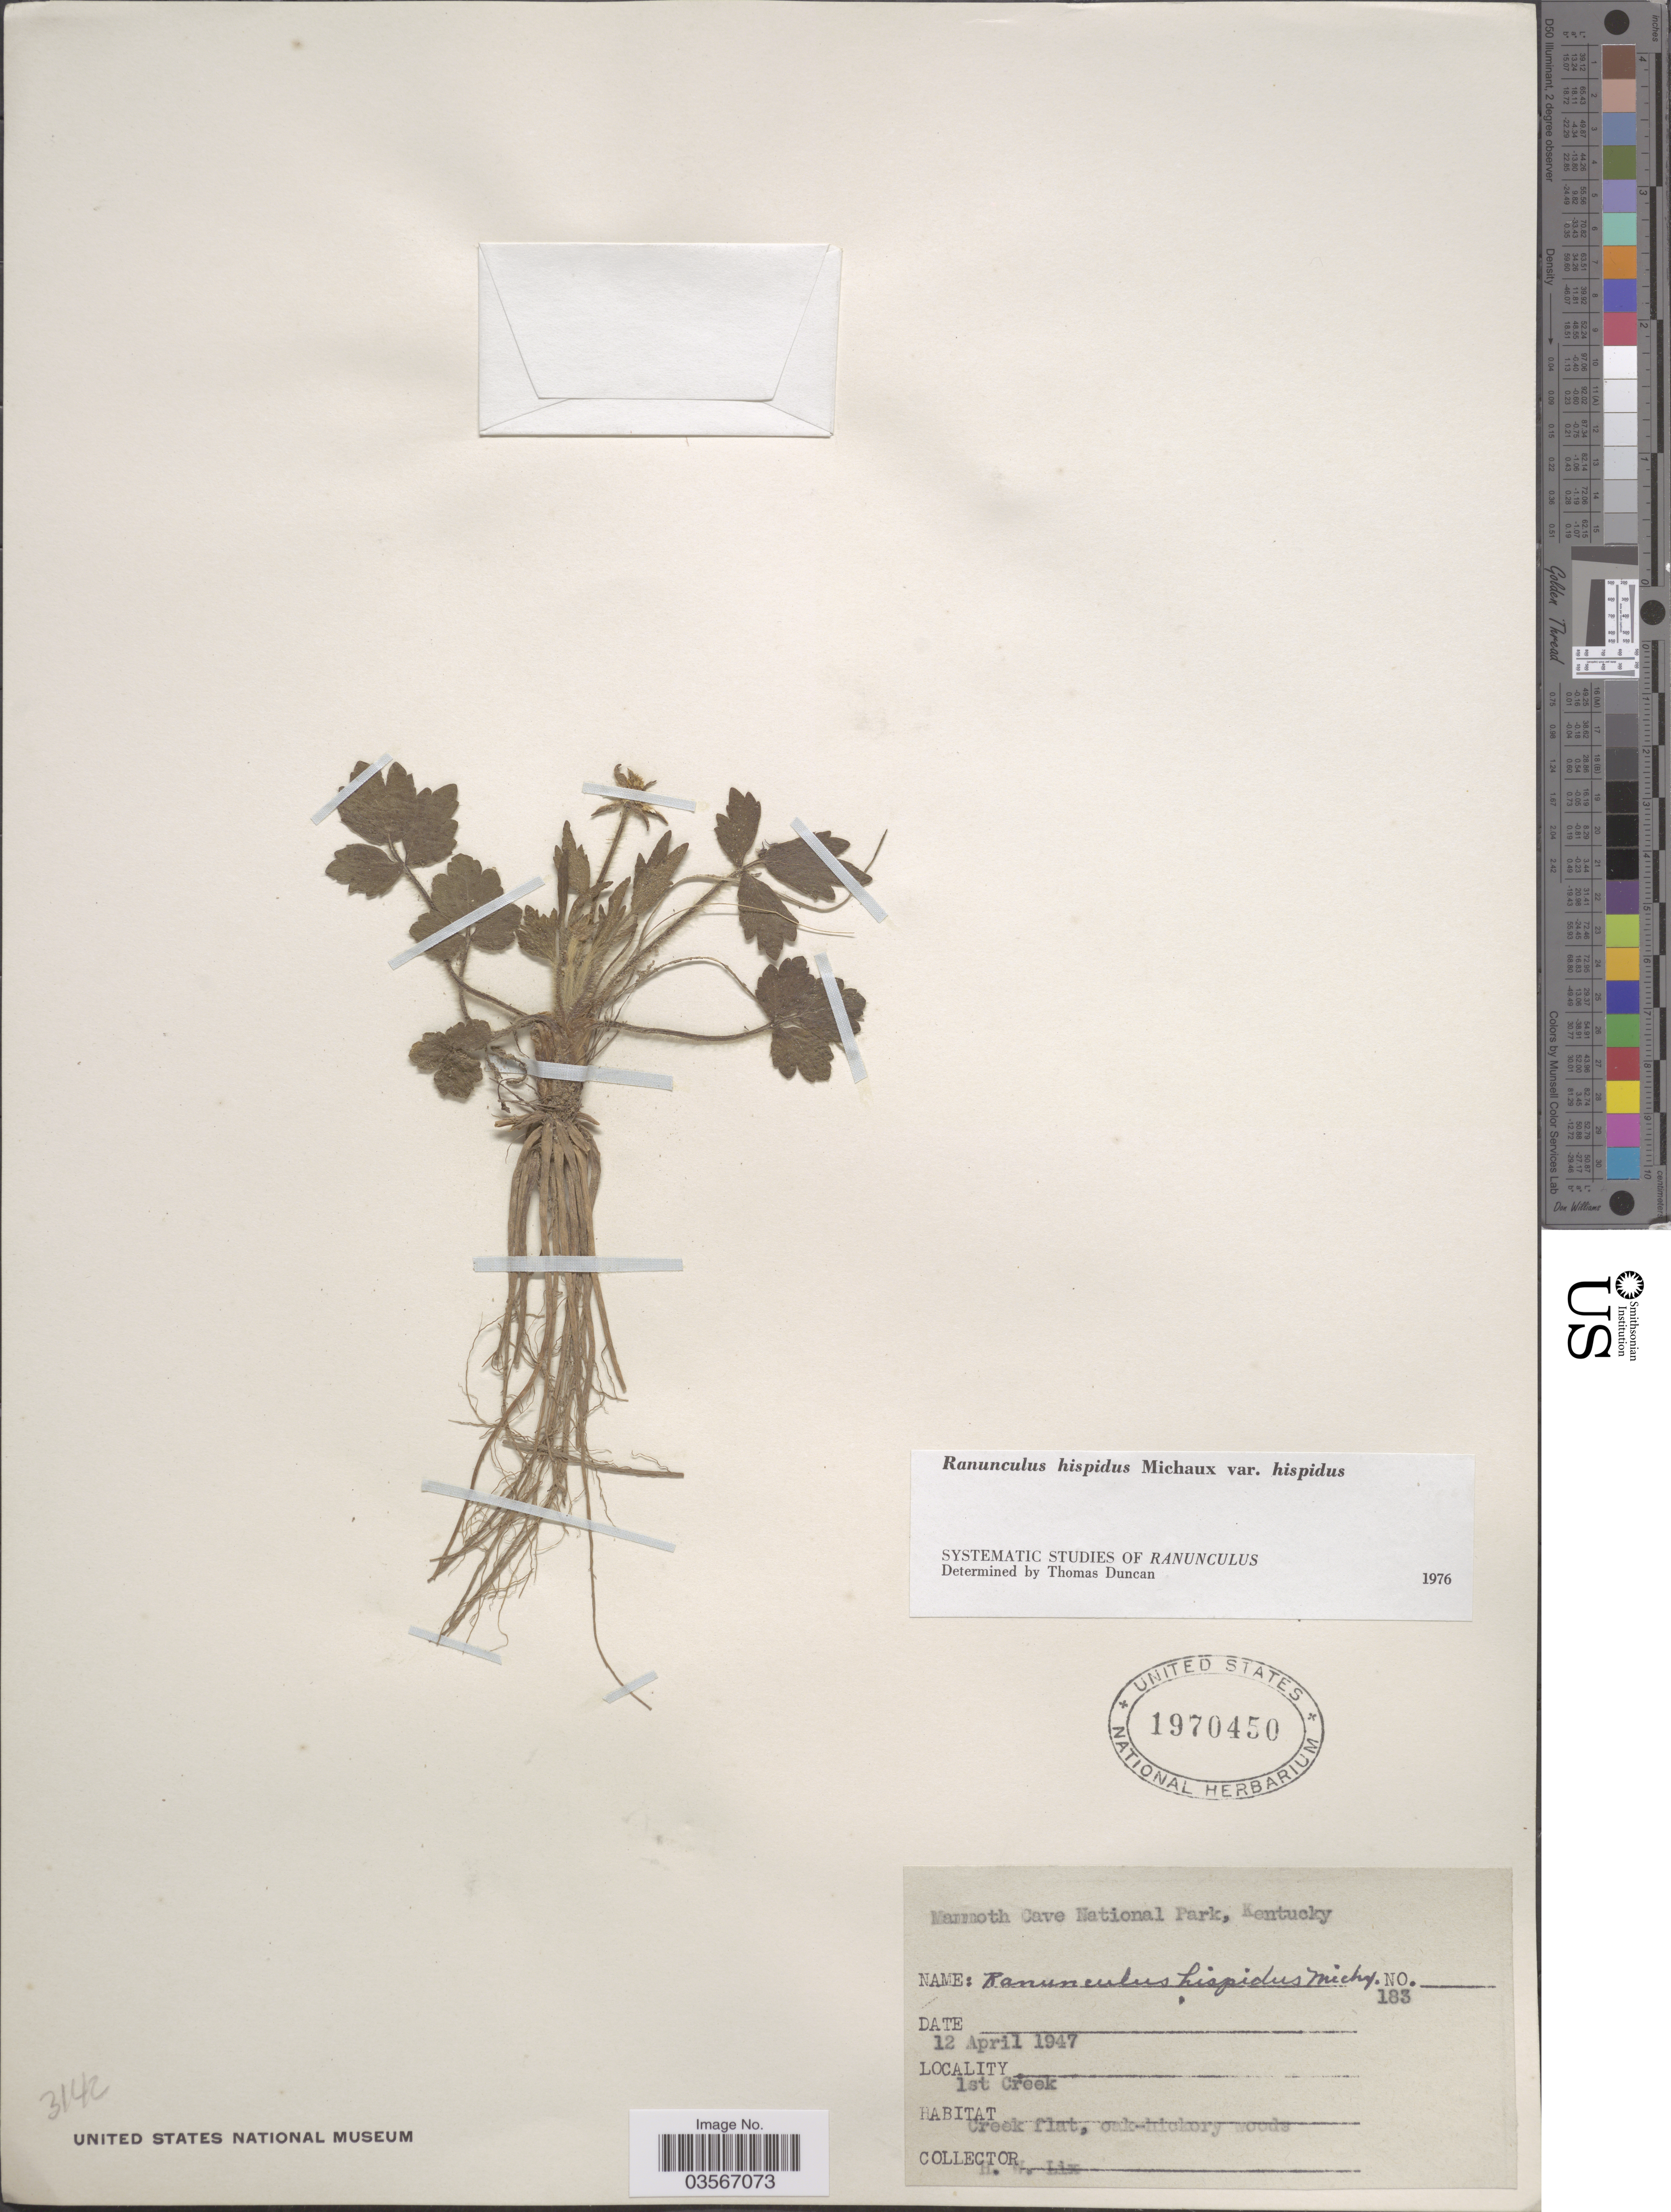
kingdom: Plantae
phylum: Tracheophyta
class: Magnoliopsida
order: Ranunculales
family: Ranunculaceae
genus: Ranunculus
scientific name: Ranunculus hispidus var. hispidus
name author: Michx.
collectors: H. W. Lix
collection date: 1947-04-12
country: United States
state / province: Kentucky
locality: Mammoth Cave National Park. 1st Creek.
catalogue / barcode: US 1970450